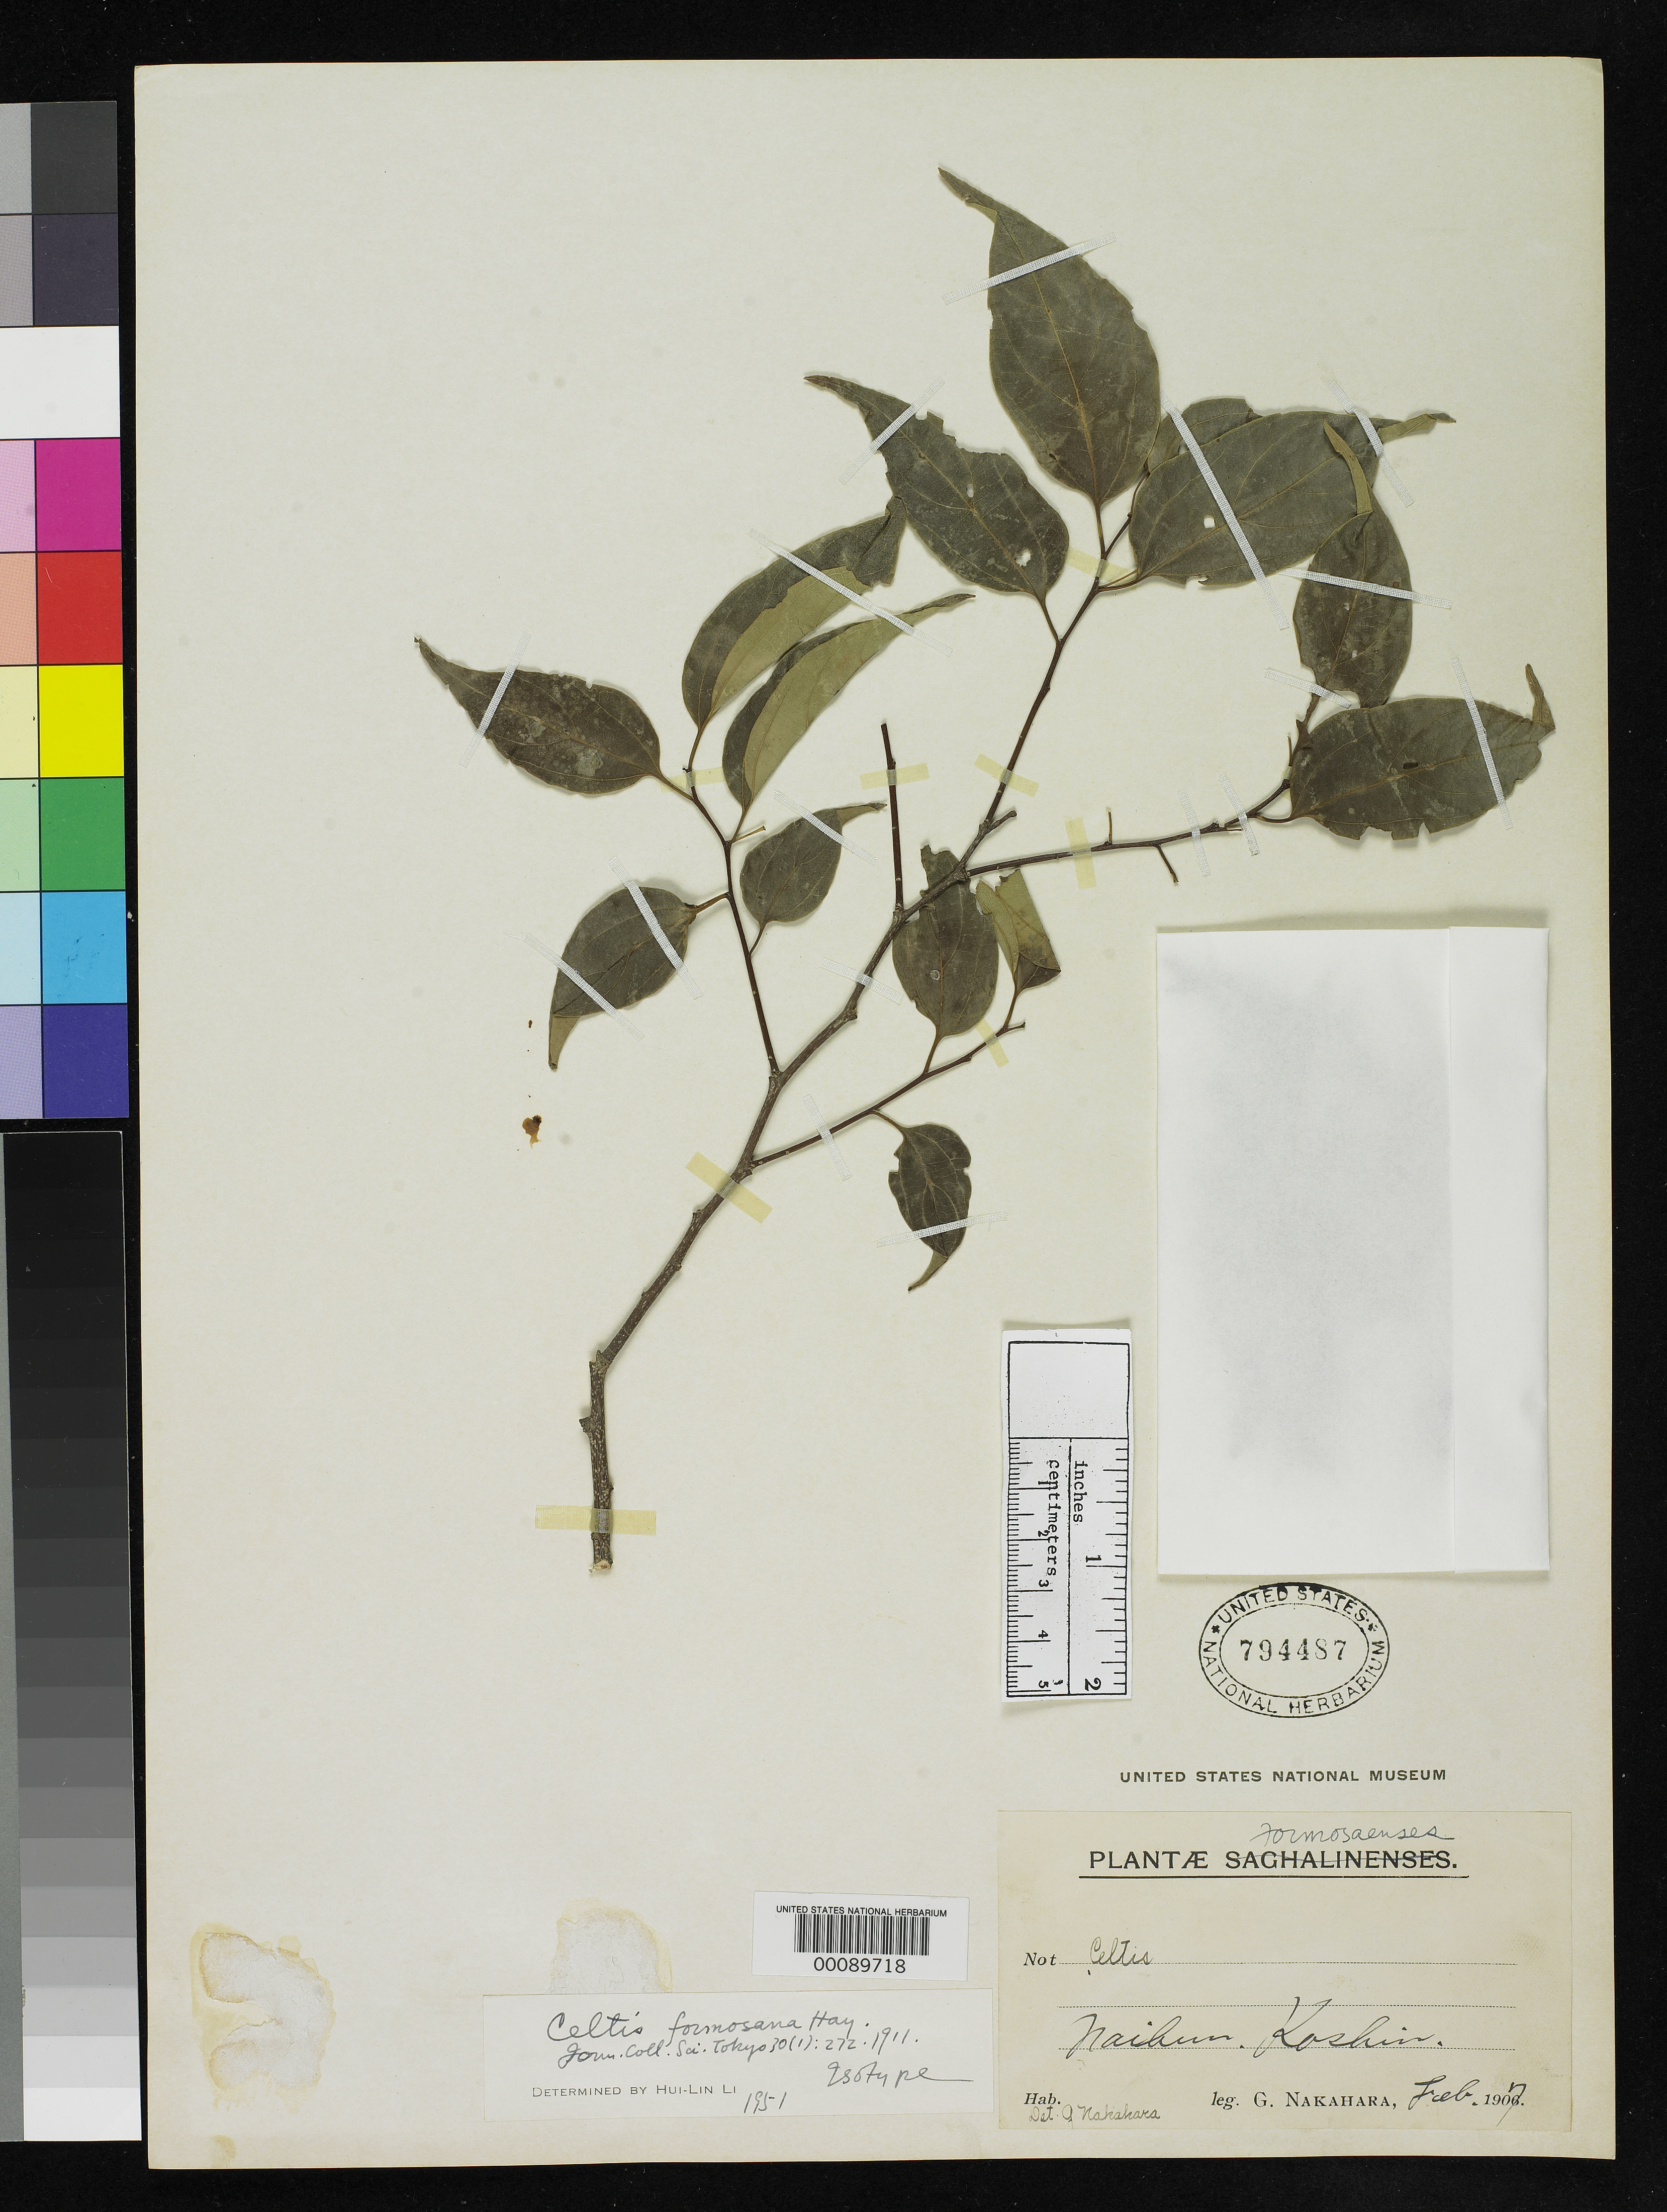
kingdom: Plantae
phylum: Tracheophyta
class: Magnoliopsida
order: Rosales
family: Cannabaceae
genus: Celtis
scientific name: Celtis formosana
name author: Hayata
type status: Isotype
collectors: G. Nakahara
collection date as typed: Feb 1907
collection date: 1907-02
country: Taiwan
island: Taiwan [Formosa]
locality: Naihun, Koshin.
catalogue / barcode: US 794487